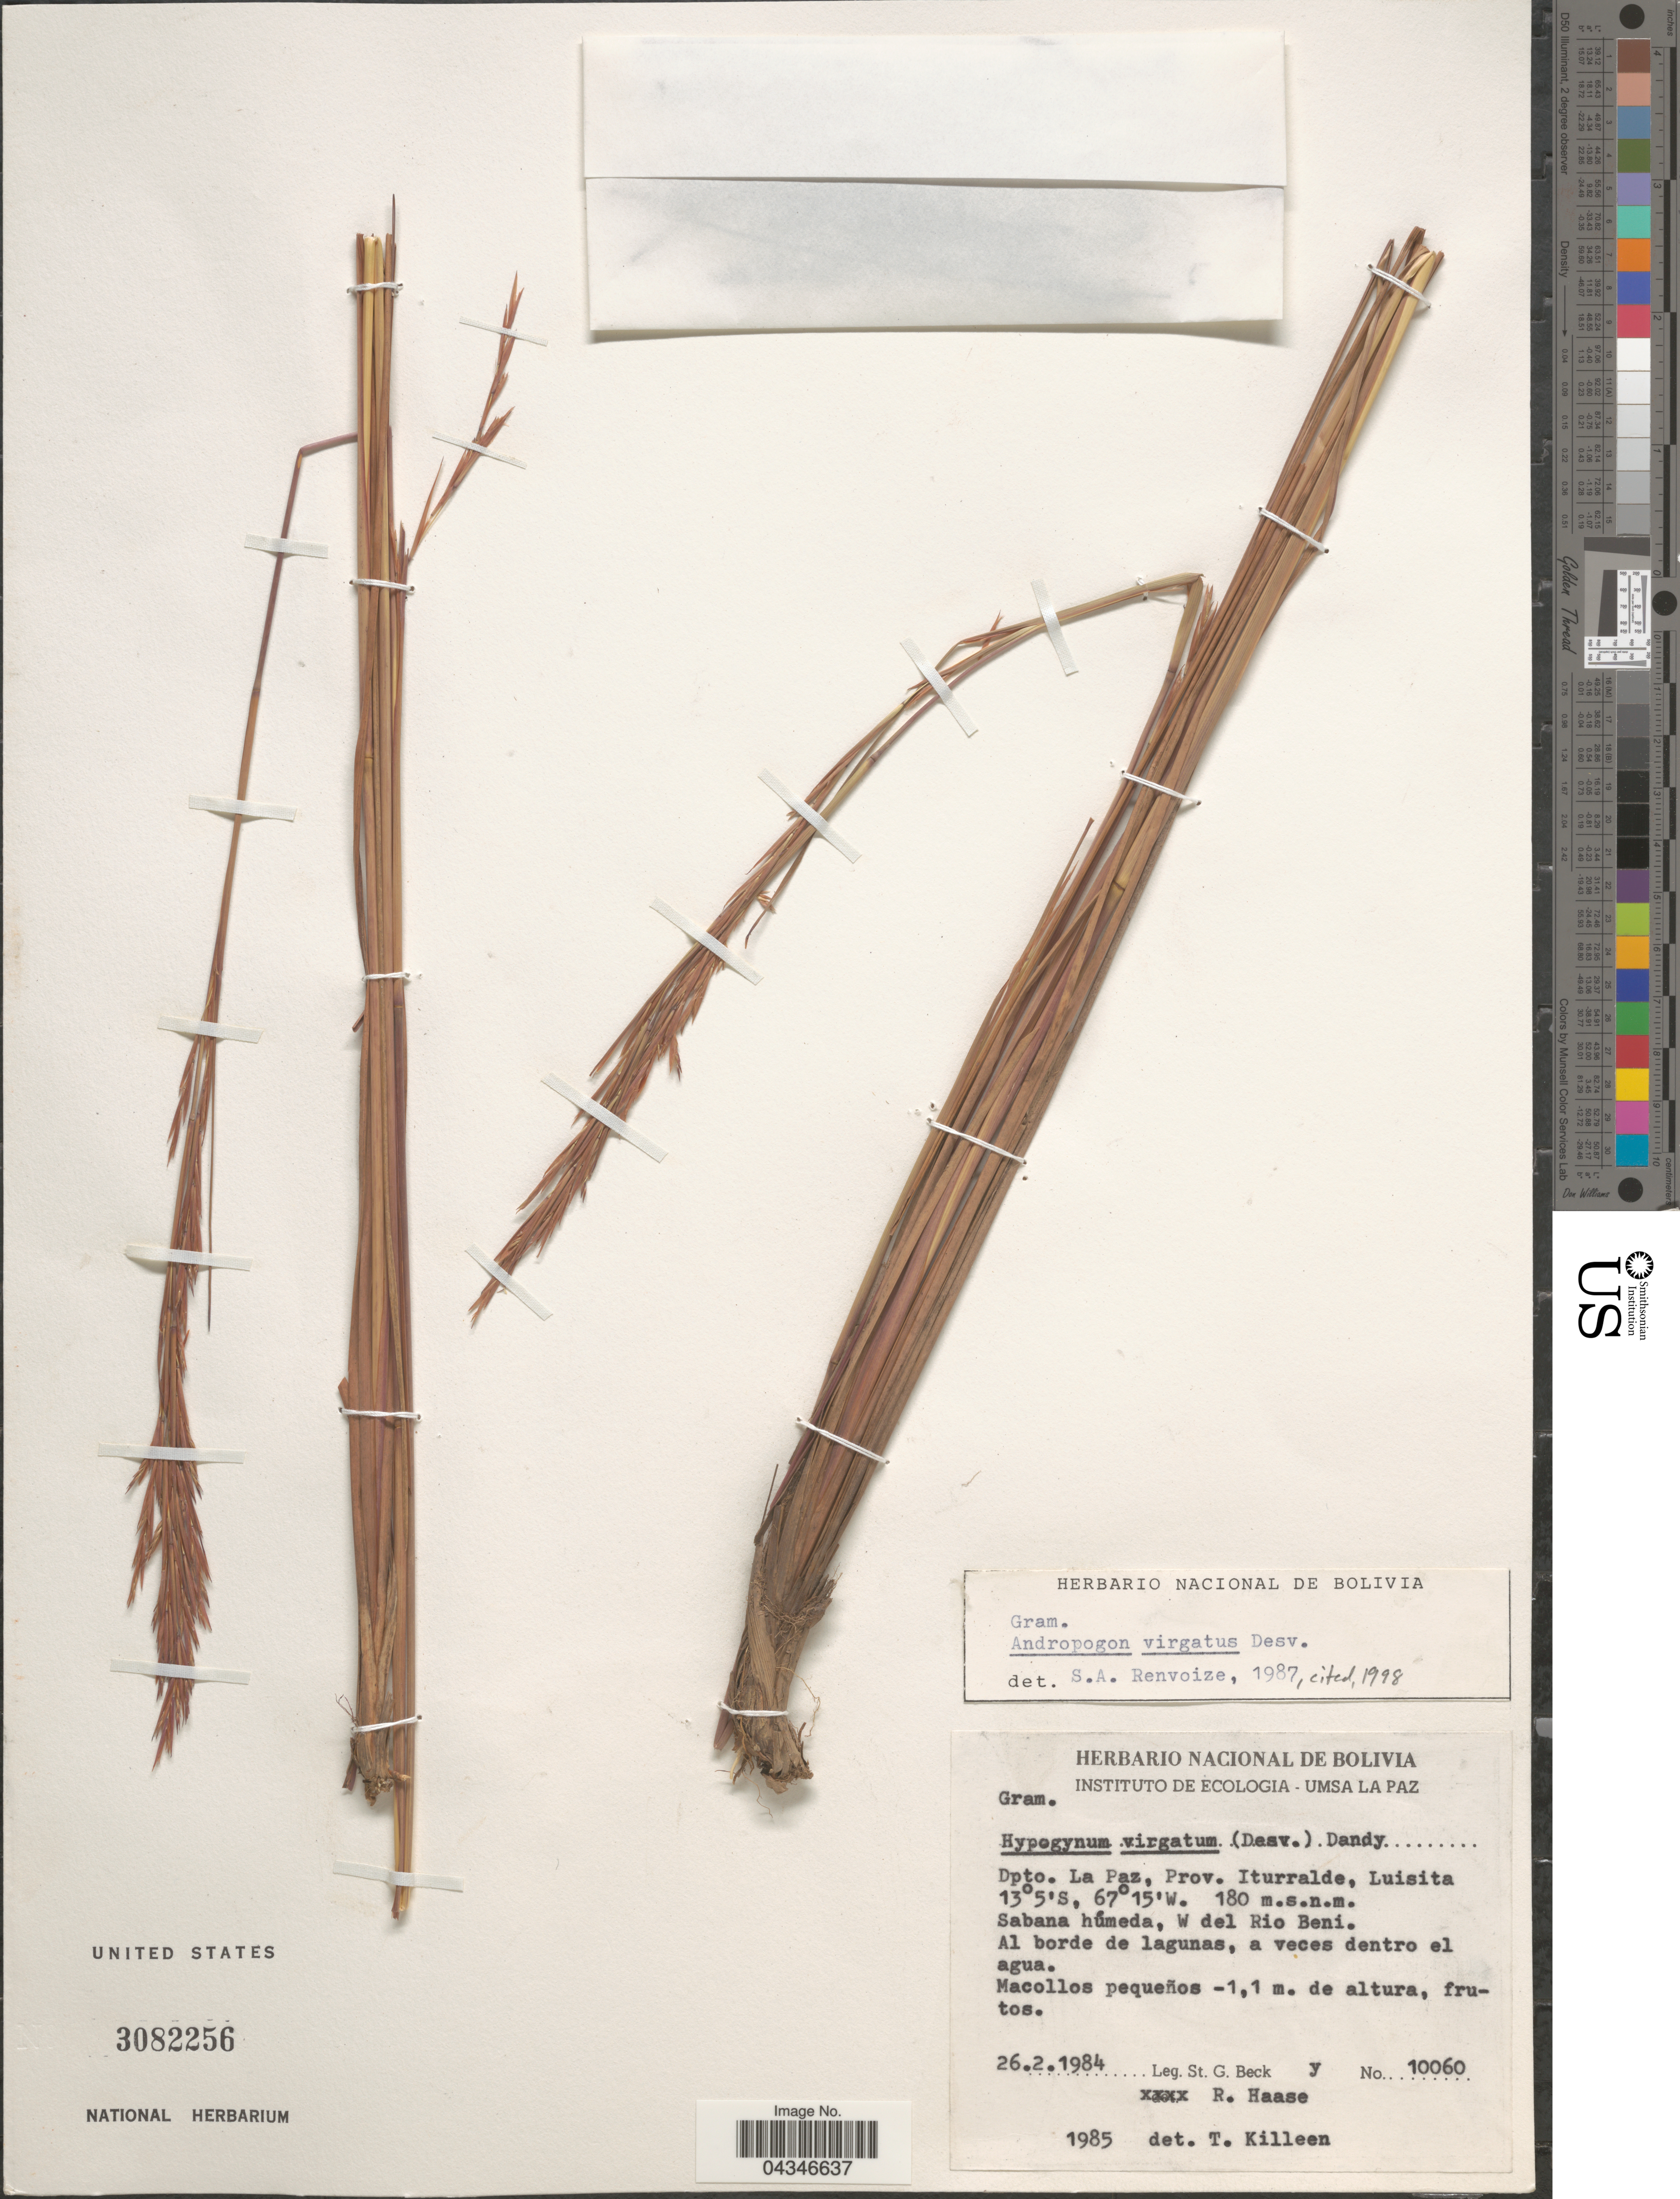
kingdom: Plantae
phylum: Tracheophyta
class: Liliopsida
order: Poales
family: Poaceae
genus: Andropogon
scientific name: Andropogon virgatus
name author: Desv. ex Ham.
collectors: S. G. Beck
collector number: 10060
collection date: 1984-02-26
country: Bolivia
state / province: La Paz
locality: Dpto. La Paz, Prov. Iturralde, Luisita. Sabana húmeda, W del Rio Beni.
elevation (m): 180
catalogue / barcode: US 3082256